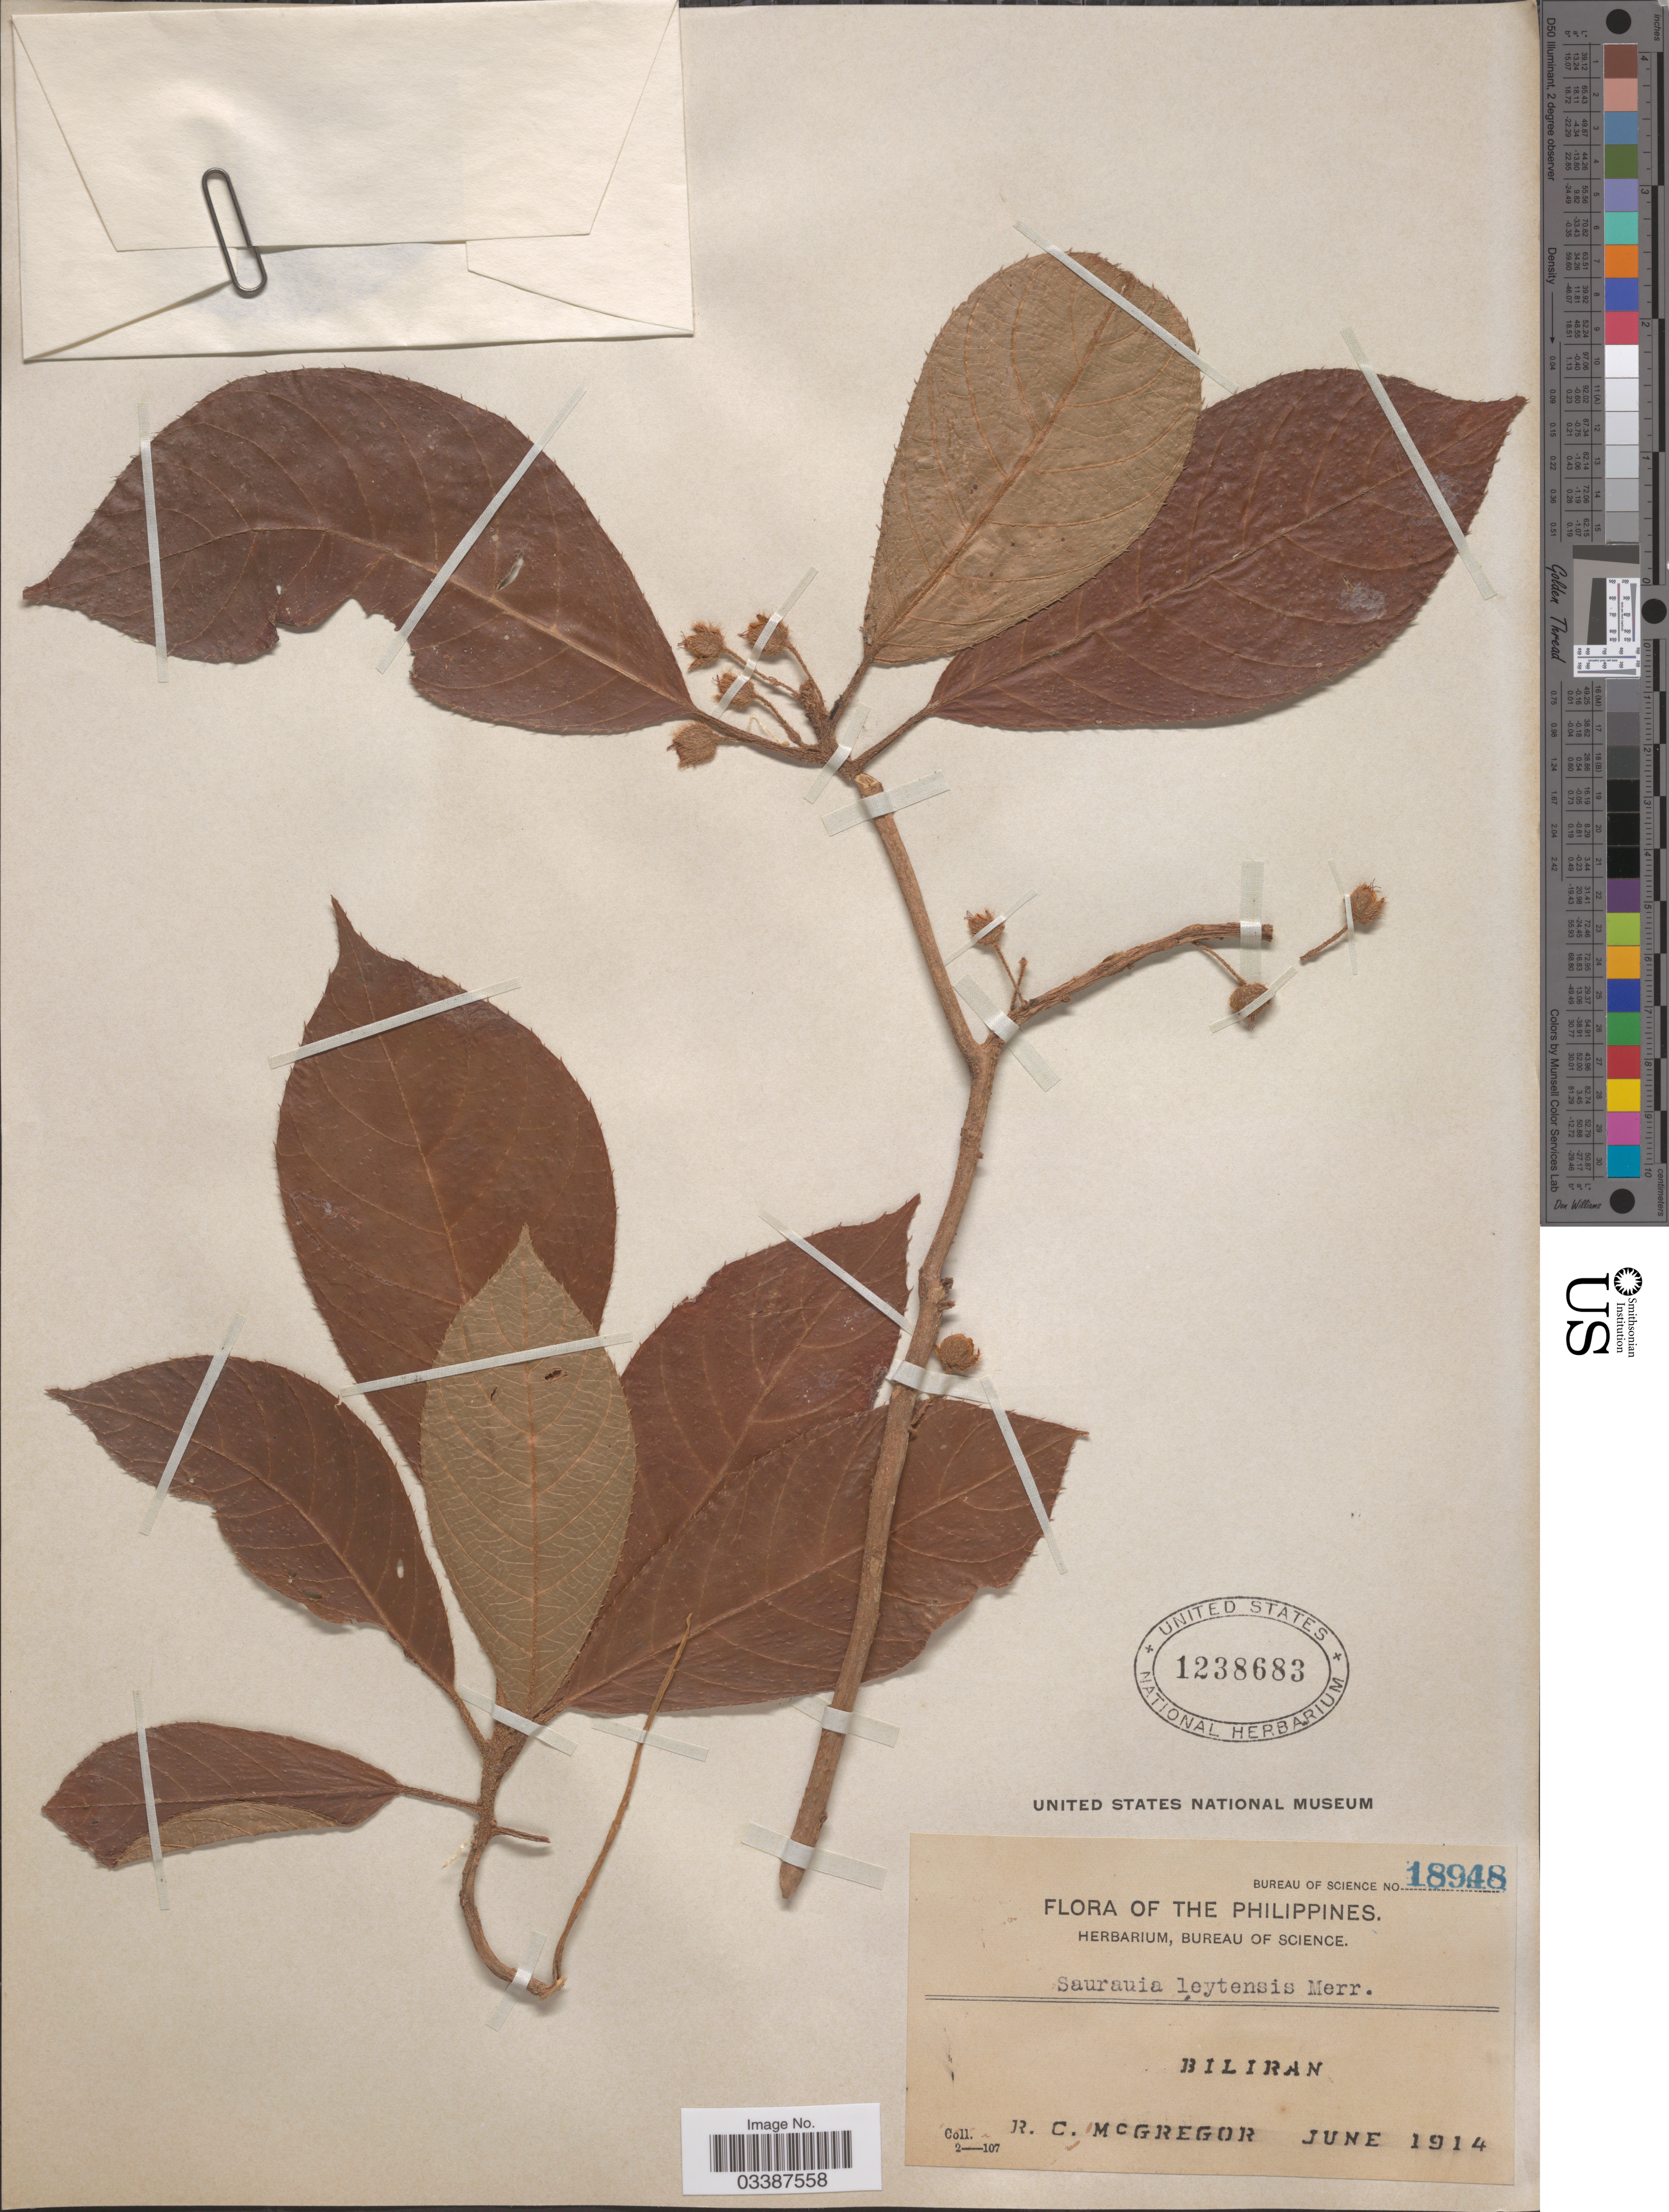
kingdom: Plantae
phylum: Tracheophyta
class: Magnoliopsida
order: Ericales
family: Actinidiaceae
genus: Saurauia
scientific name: Saurauia leytensis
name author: Merr.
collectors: R. C. McGregor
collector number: Bureau of Science 18948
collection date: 1914-06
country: Philippines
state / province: Eastern Visayas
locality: Biliran.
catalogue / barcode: US 1238683